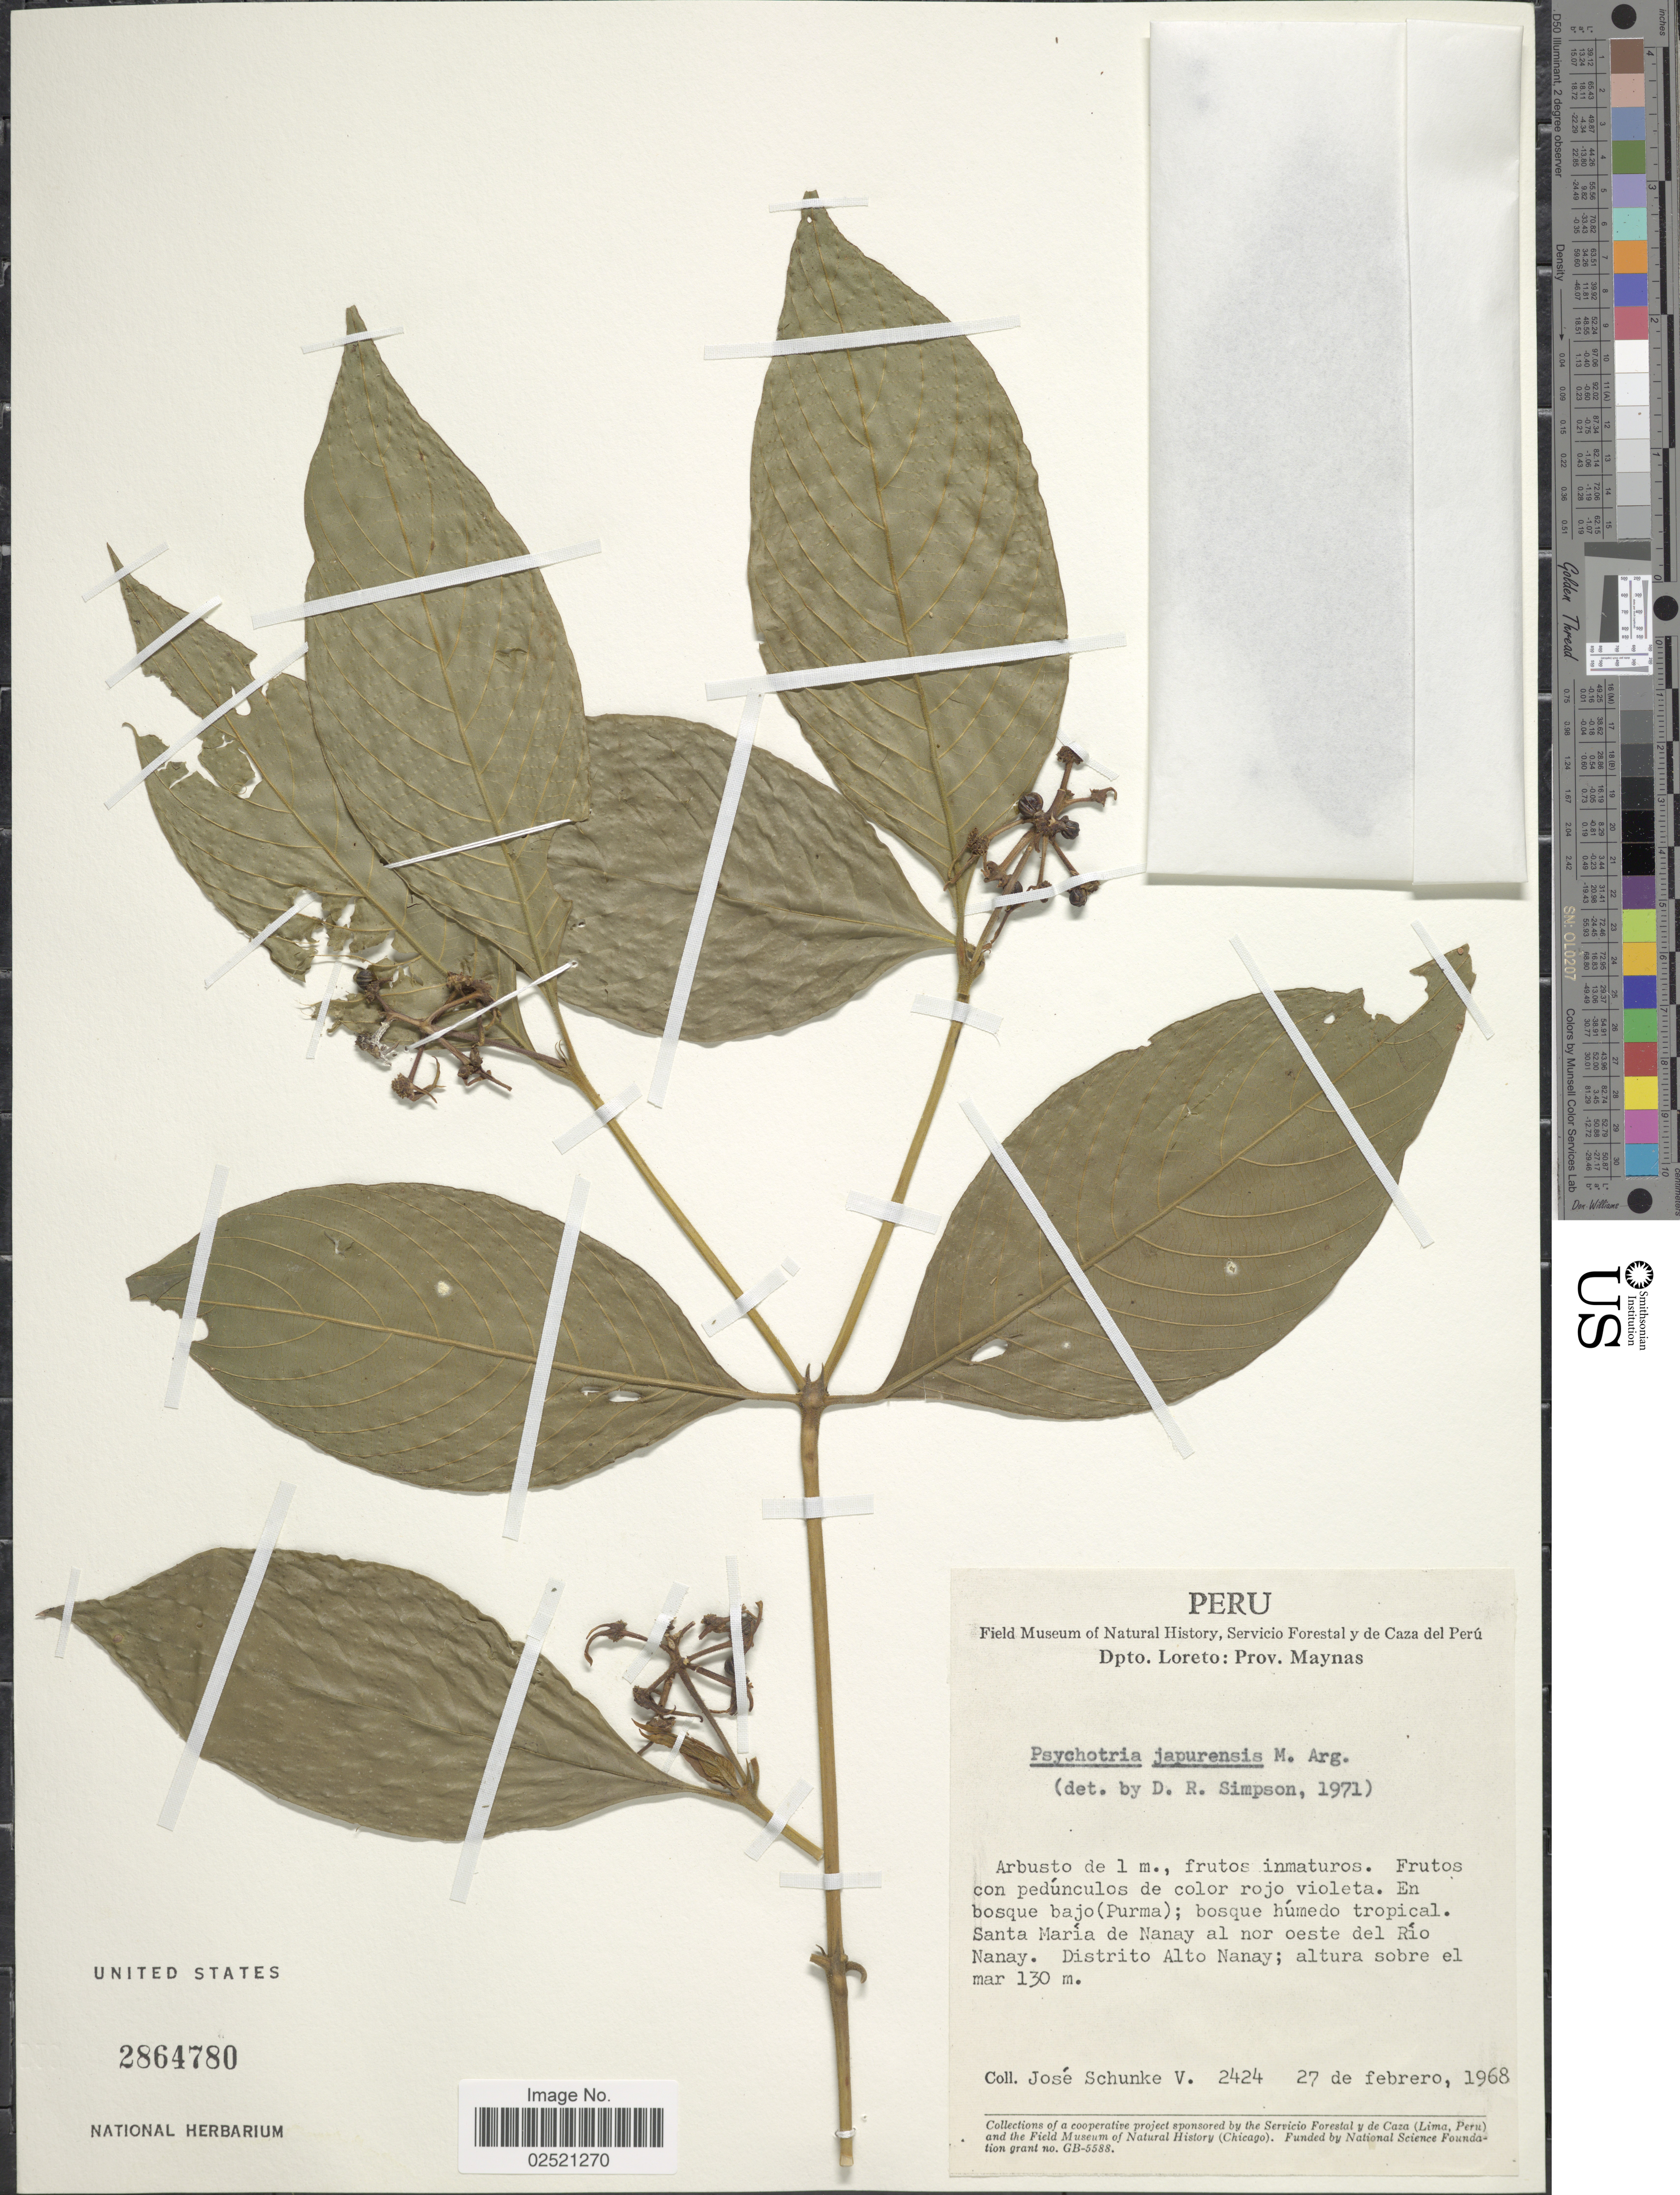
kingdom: Plantae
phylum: Tracheophyta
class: Magnoliopsida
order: Gentianales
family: Rubiaceae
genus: Psychotria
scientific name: Psychotria japurensis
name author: Müll. Arg.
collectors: J. Schunke Vigo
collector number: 2424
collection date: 1968-02-27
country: Peru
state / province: Loreto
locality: Prov. Maynas, En bosque bajo (Purma); bosque humedo tropical, Santa Maria de Nanay al nor oeste del Rio Nanay, Distrito Alto Nanay.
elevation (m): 130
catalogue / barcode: US 2864780